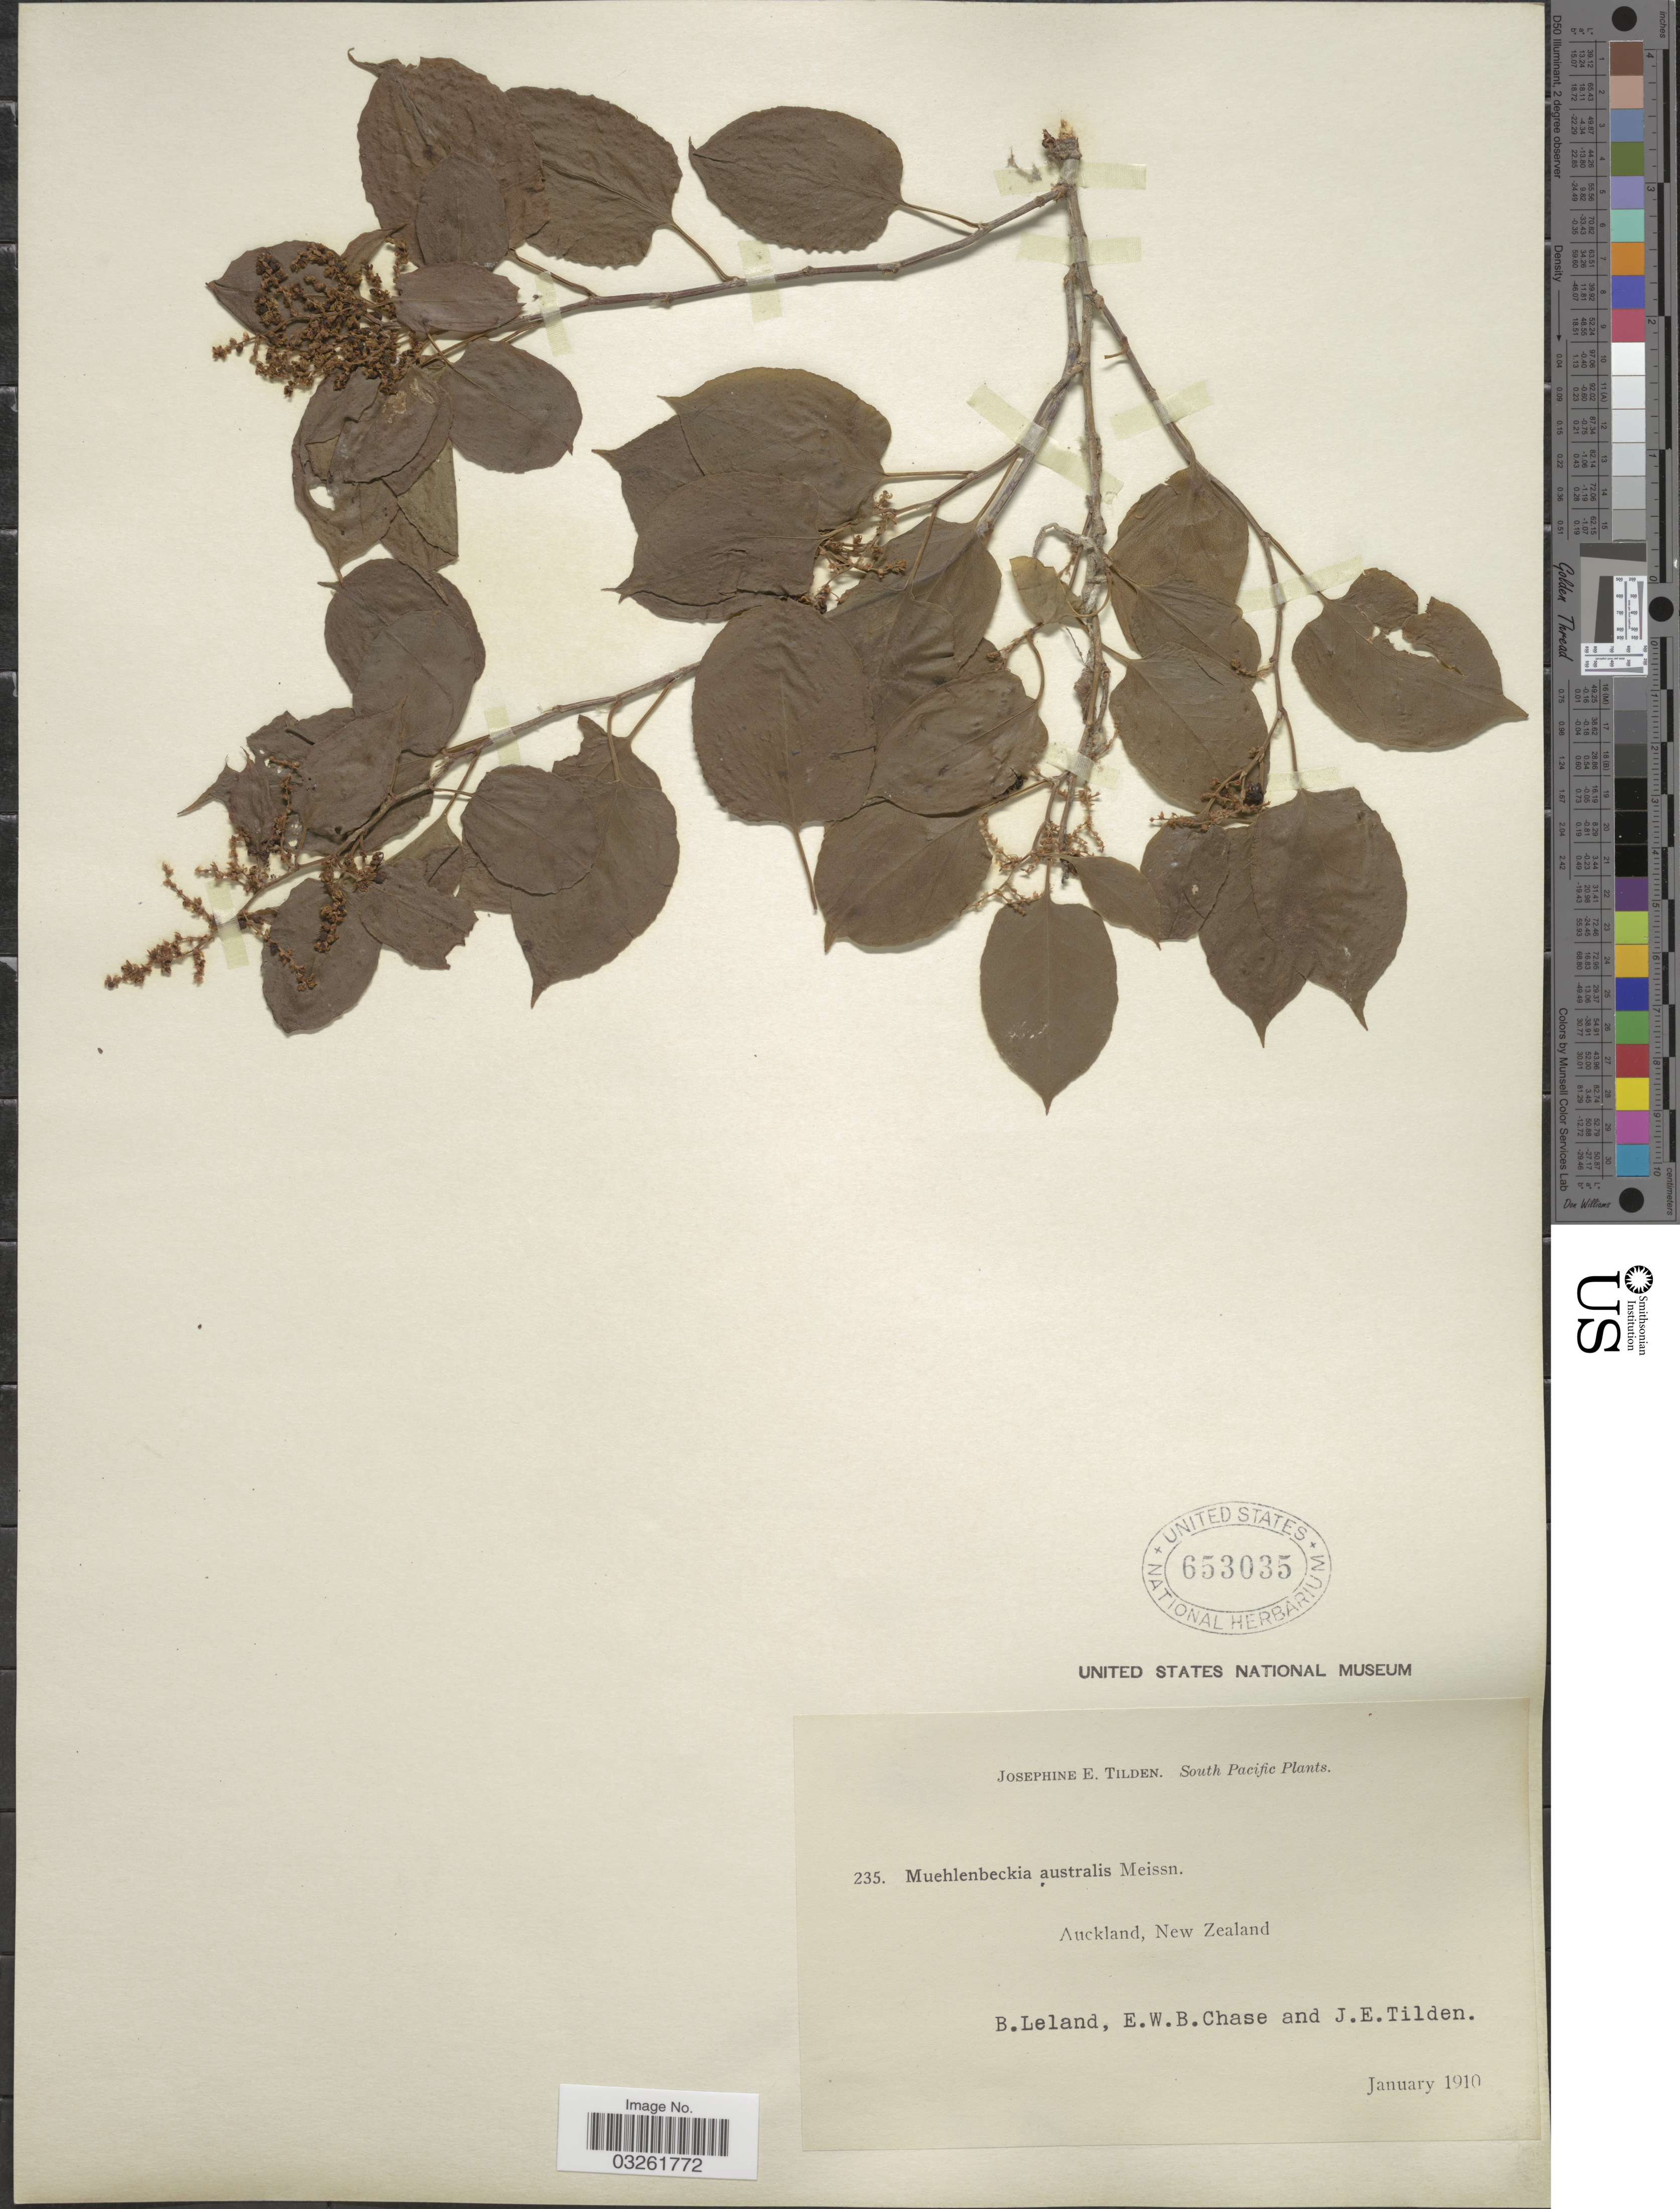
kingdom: Plantae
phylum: Tracheophyta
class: Magnoliopsida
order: Caryophyllales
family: Polygonaceae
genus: Muehlenbeckia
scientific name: Muehlenbeckia australis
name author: Meisn.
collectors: B. Leland, E. W. Chase & J. E. Tilden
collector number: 235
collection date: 1910-01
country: New Zealand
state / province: Auckland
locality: South Pacific.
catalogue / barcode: US 653035